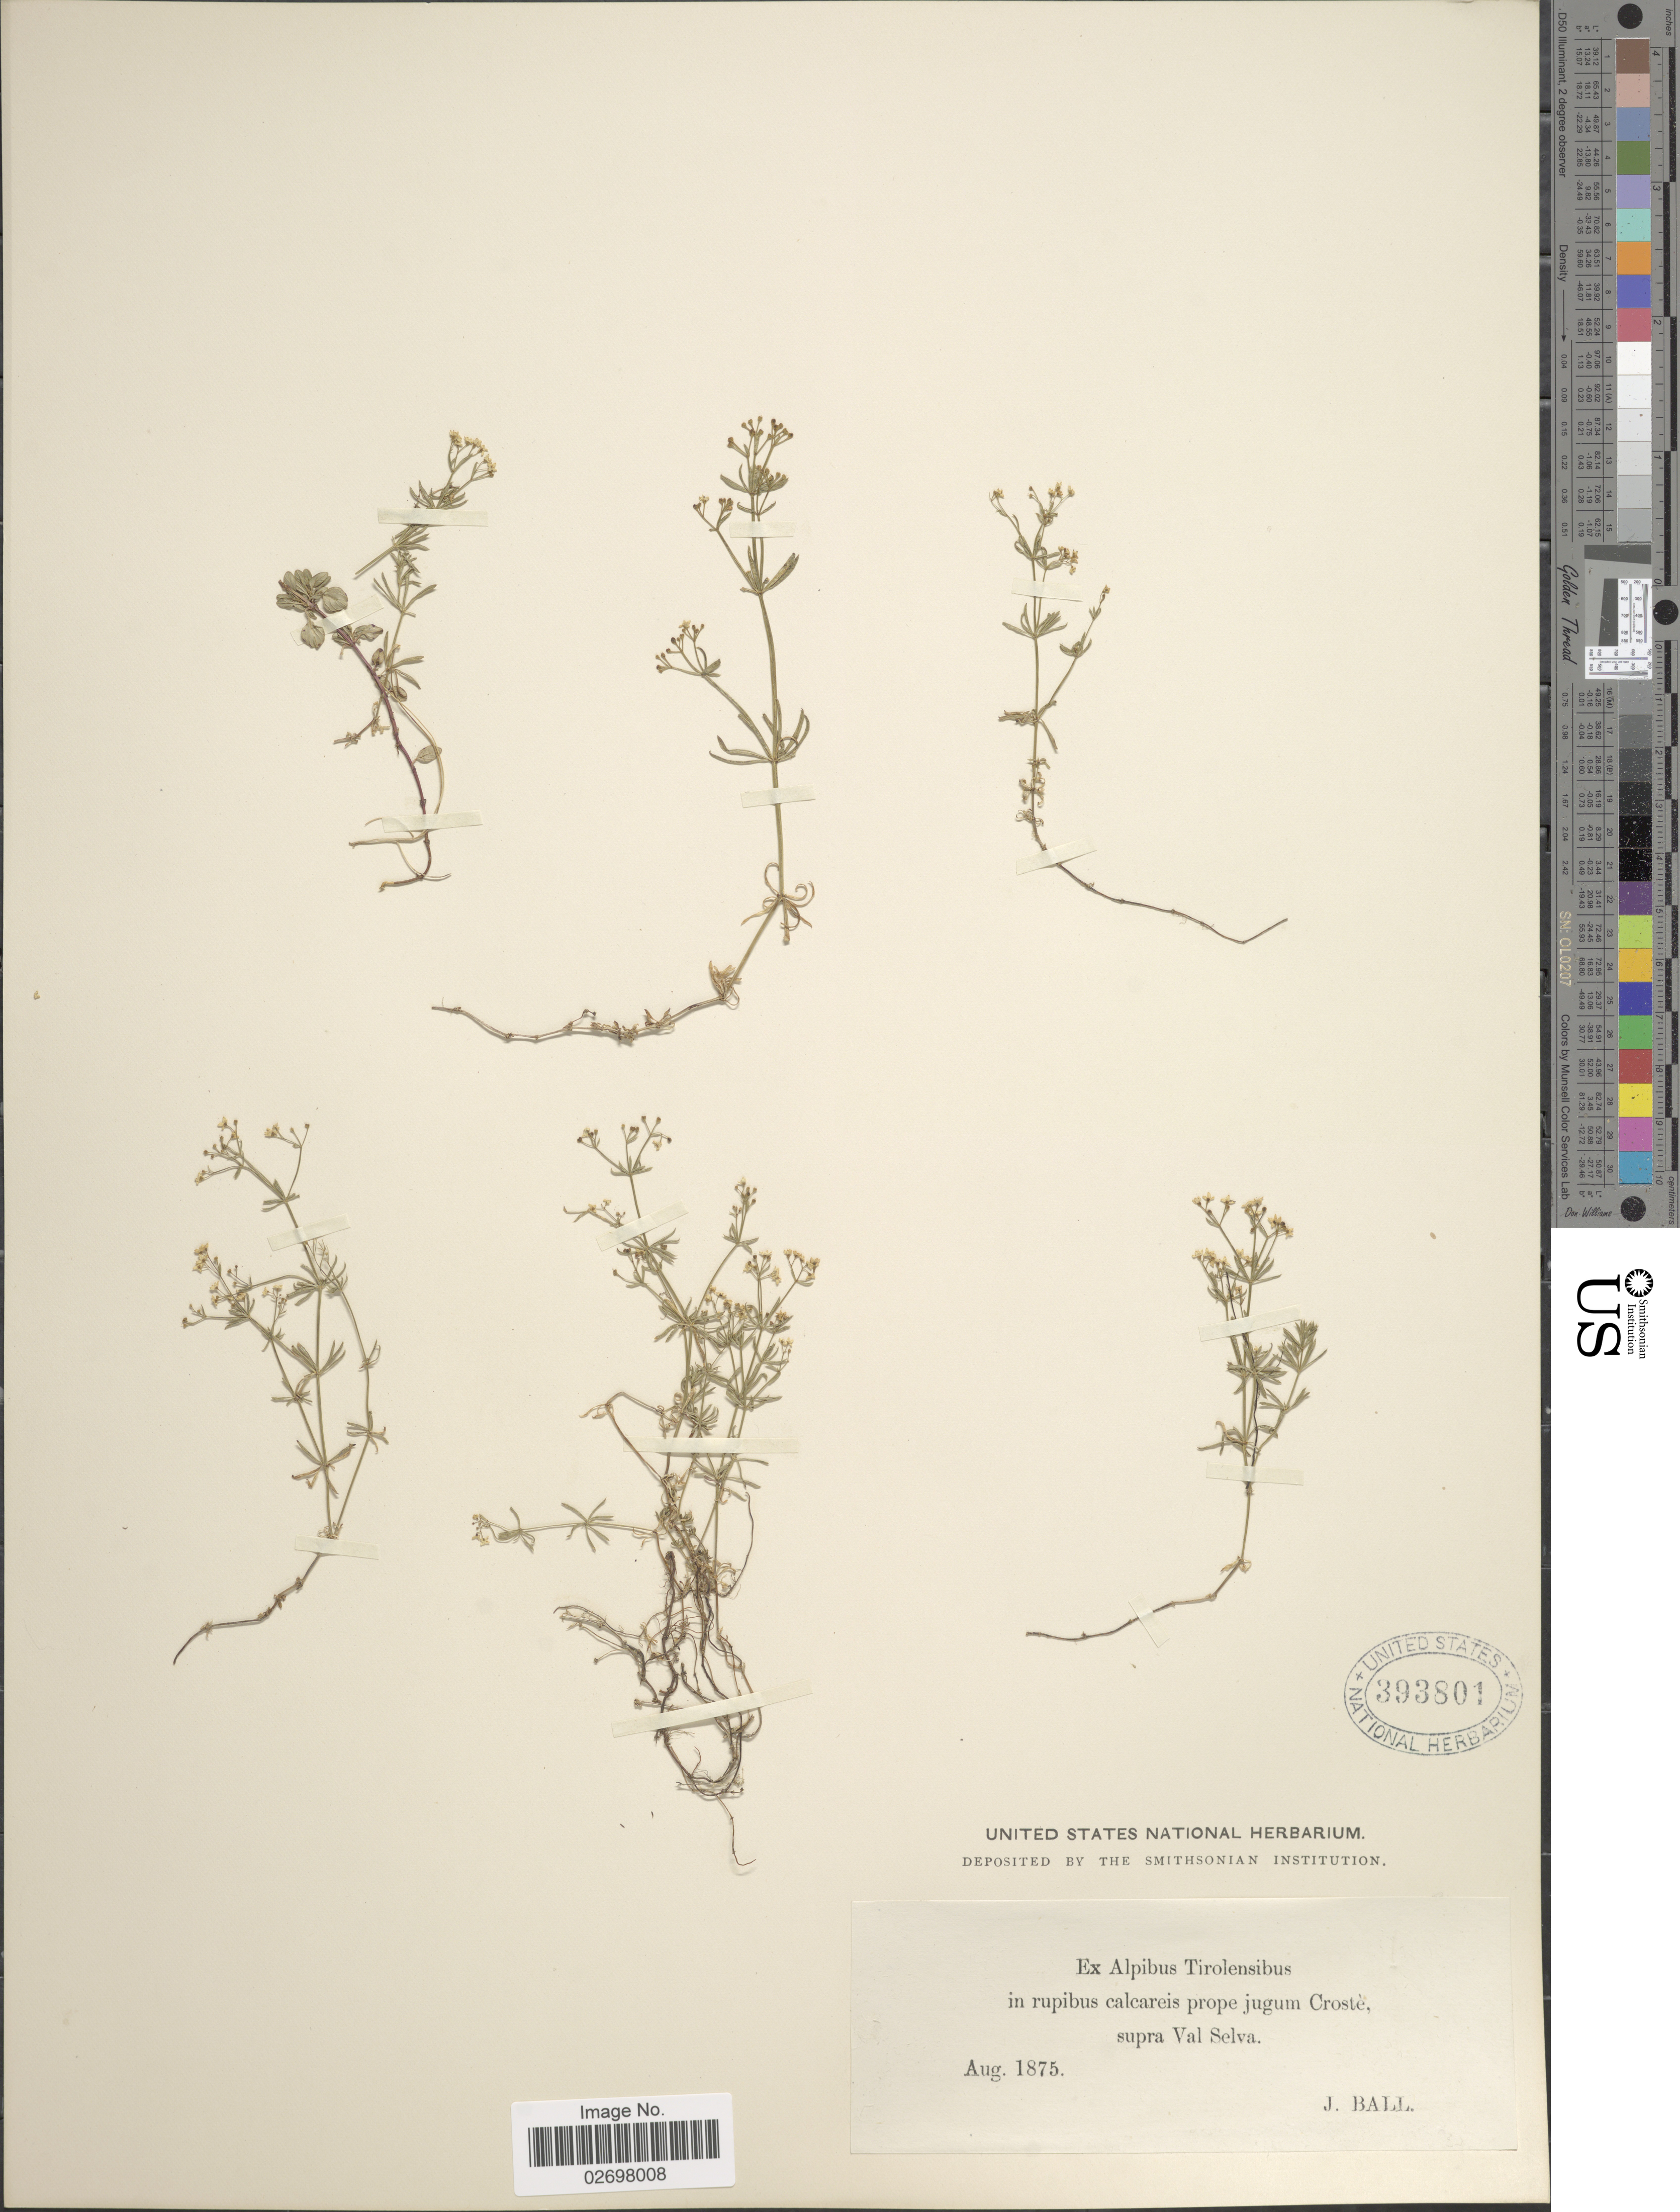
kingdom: Plantae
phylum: Tracheophyta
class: Magnoliopsida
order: Gentianales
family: Rubiaceae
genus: Galium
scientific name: Galium sp.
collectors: J. Ball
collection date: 1875-08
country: Austria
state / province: Tirol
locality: Ex Alpibus Tirolensibus, in rupibus calcareis prope jugum Croste, supra Val Selva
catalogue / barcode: US 393801